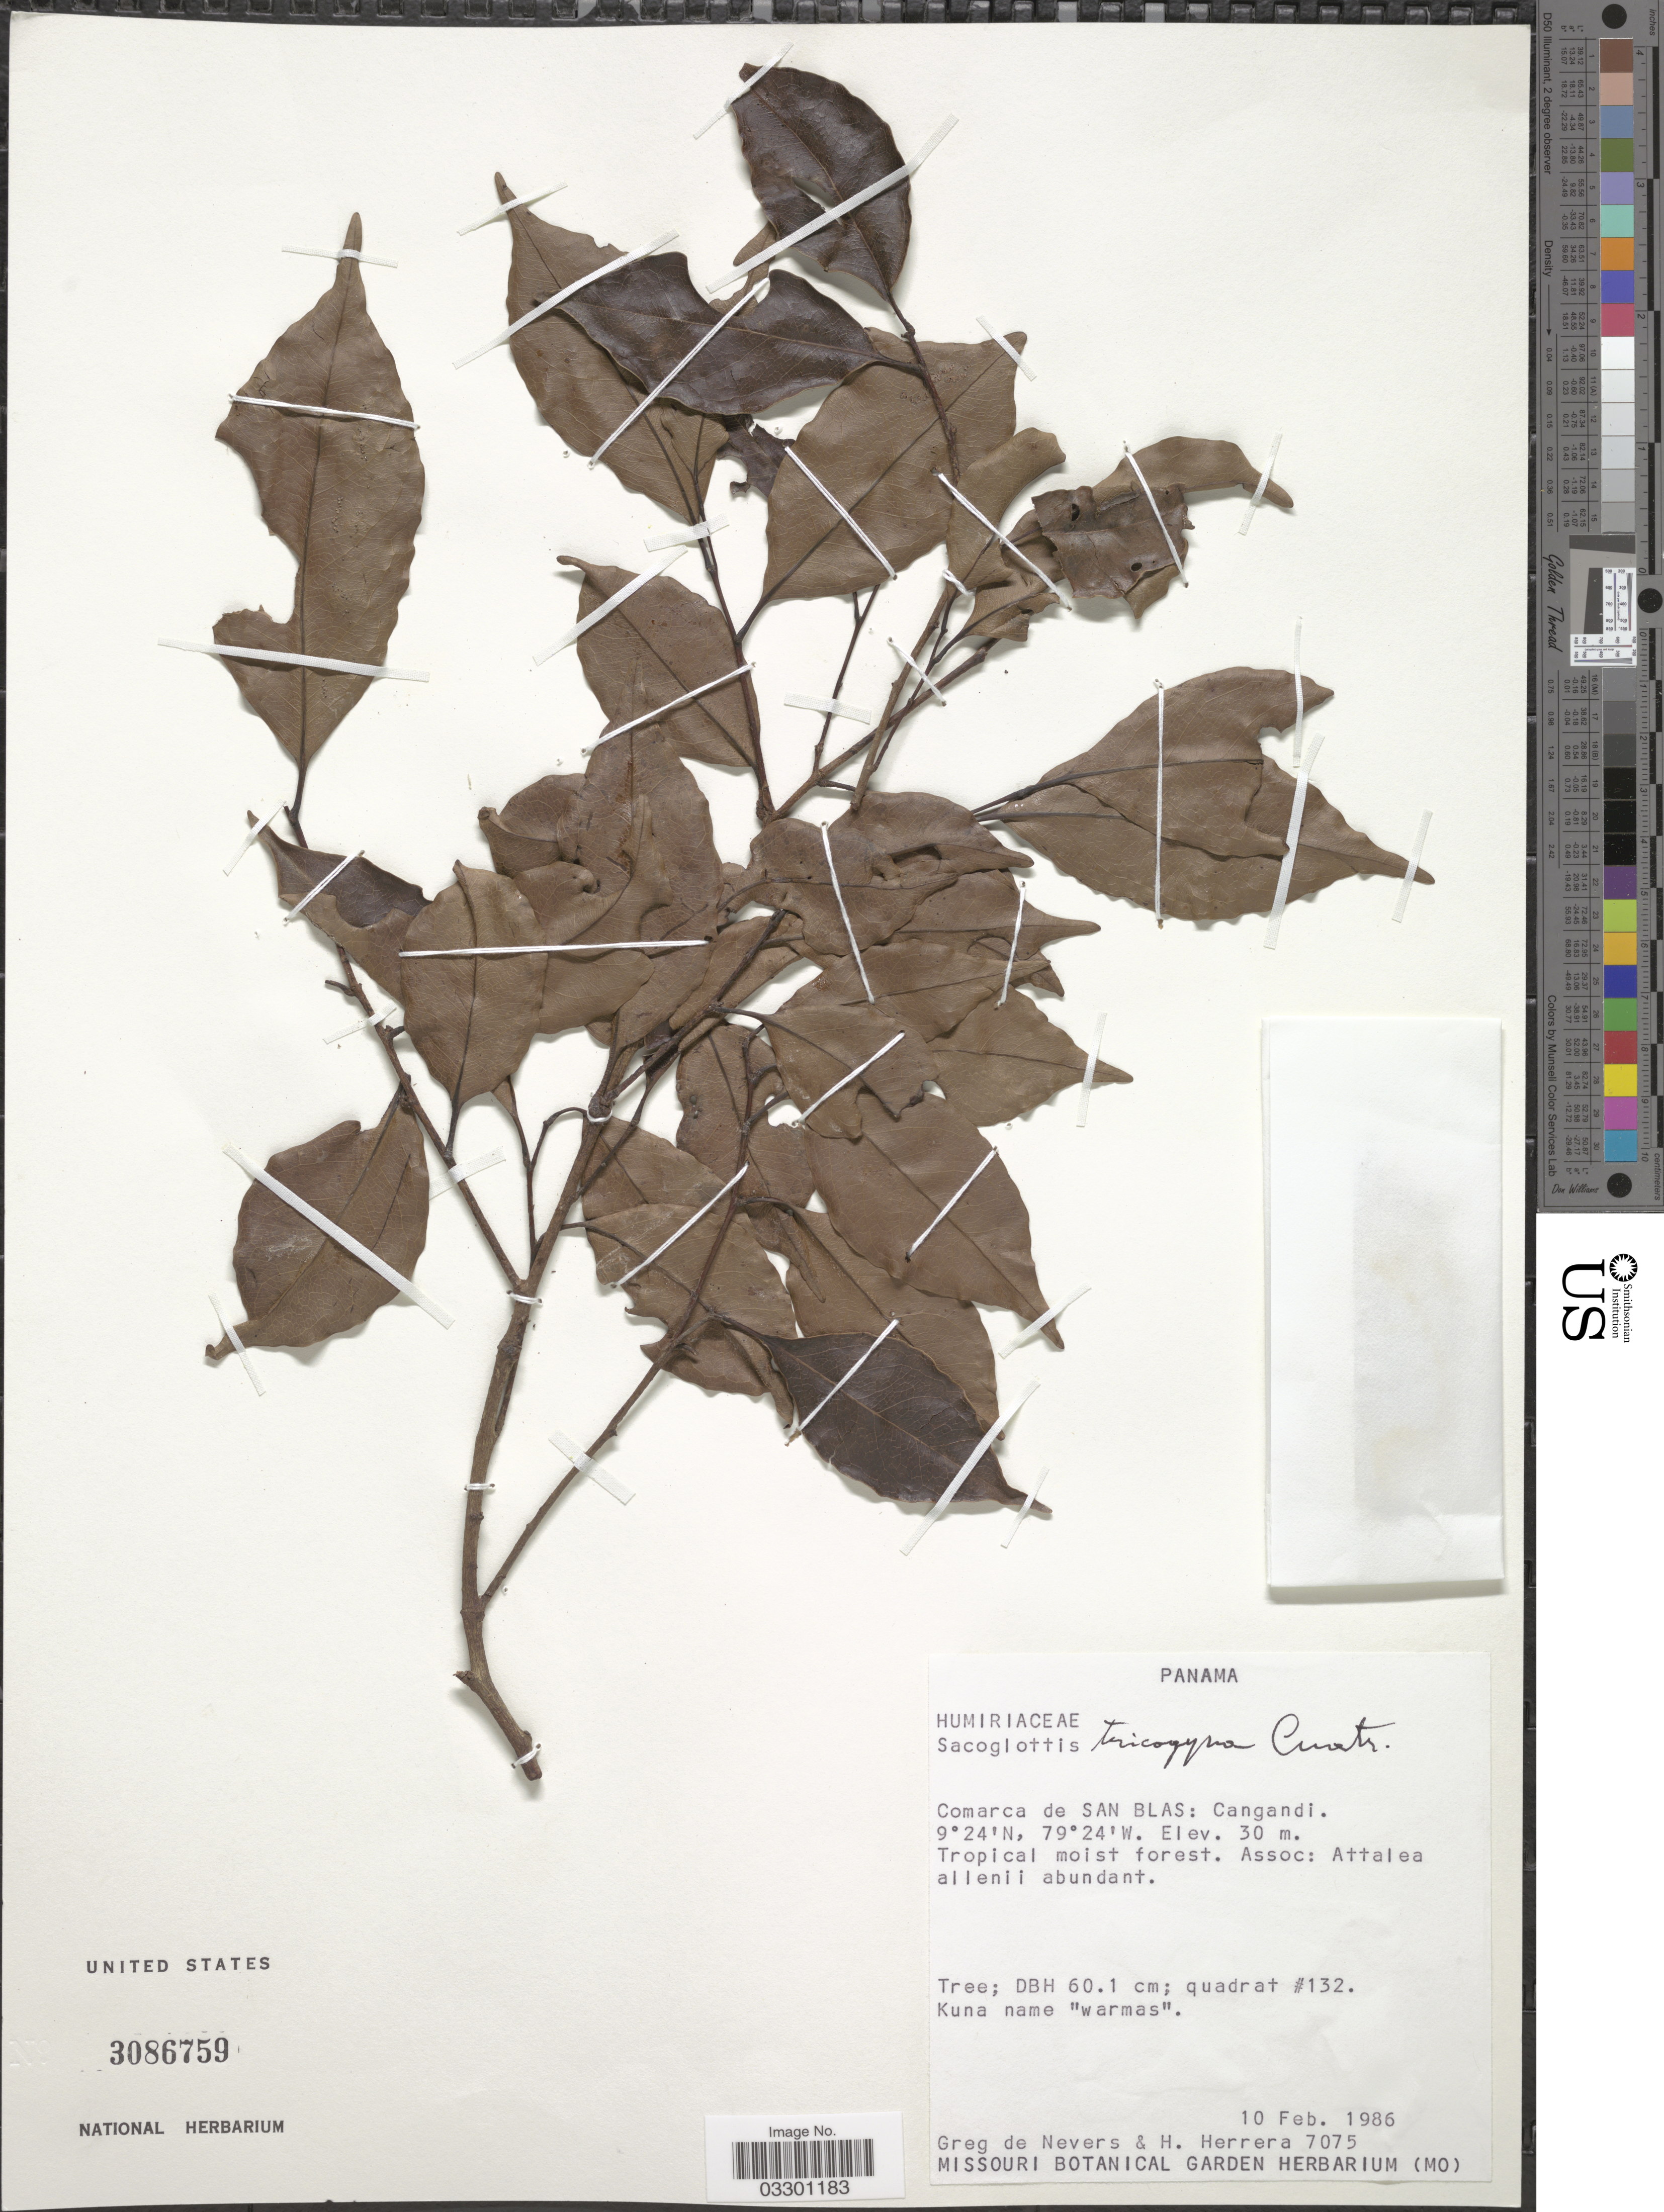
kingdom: Plantae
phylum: Tracheophyta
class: Magnoliopsida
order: Malpighiales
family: Humiriaceae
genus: Sacoglottis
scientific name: Sacoglottis trichogyna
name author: Cuatrec.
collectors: G. C. de Nevers & H. Herrera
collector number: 7075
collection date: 1986-02-10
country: Panama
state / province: Kuna Yala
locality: Comarca de San Blas: Cangandi.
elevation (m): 30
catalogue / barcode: US 3086759